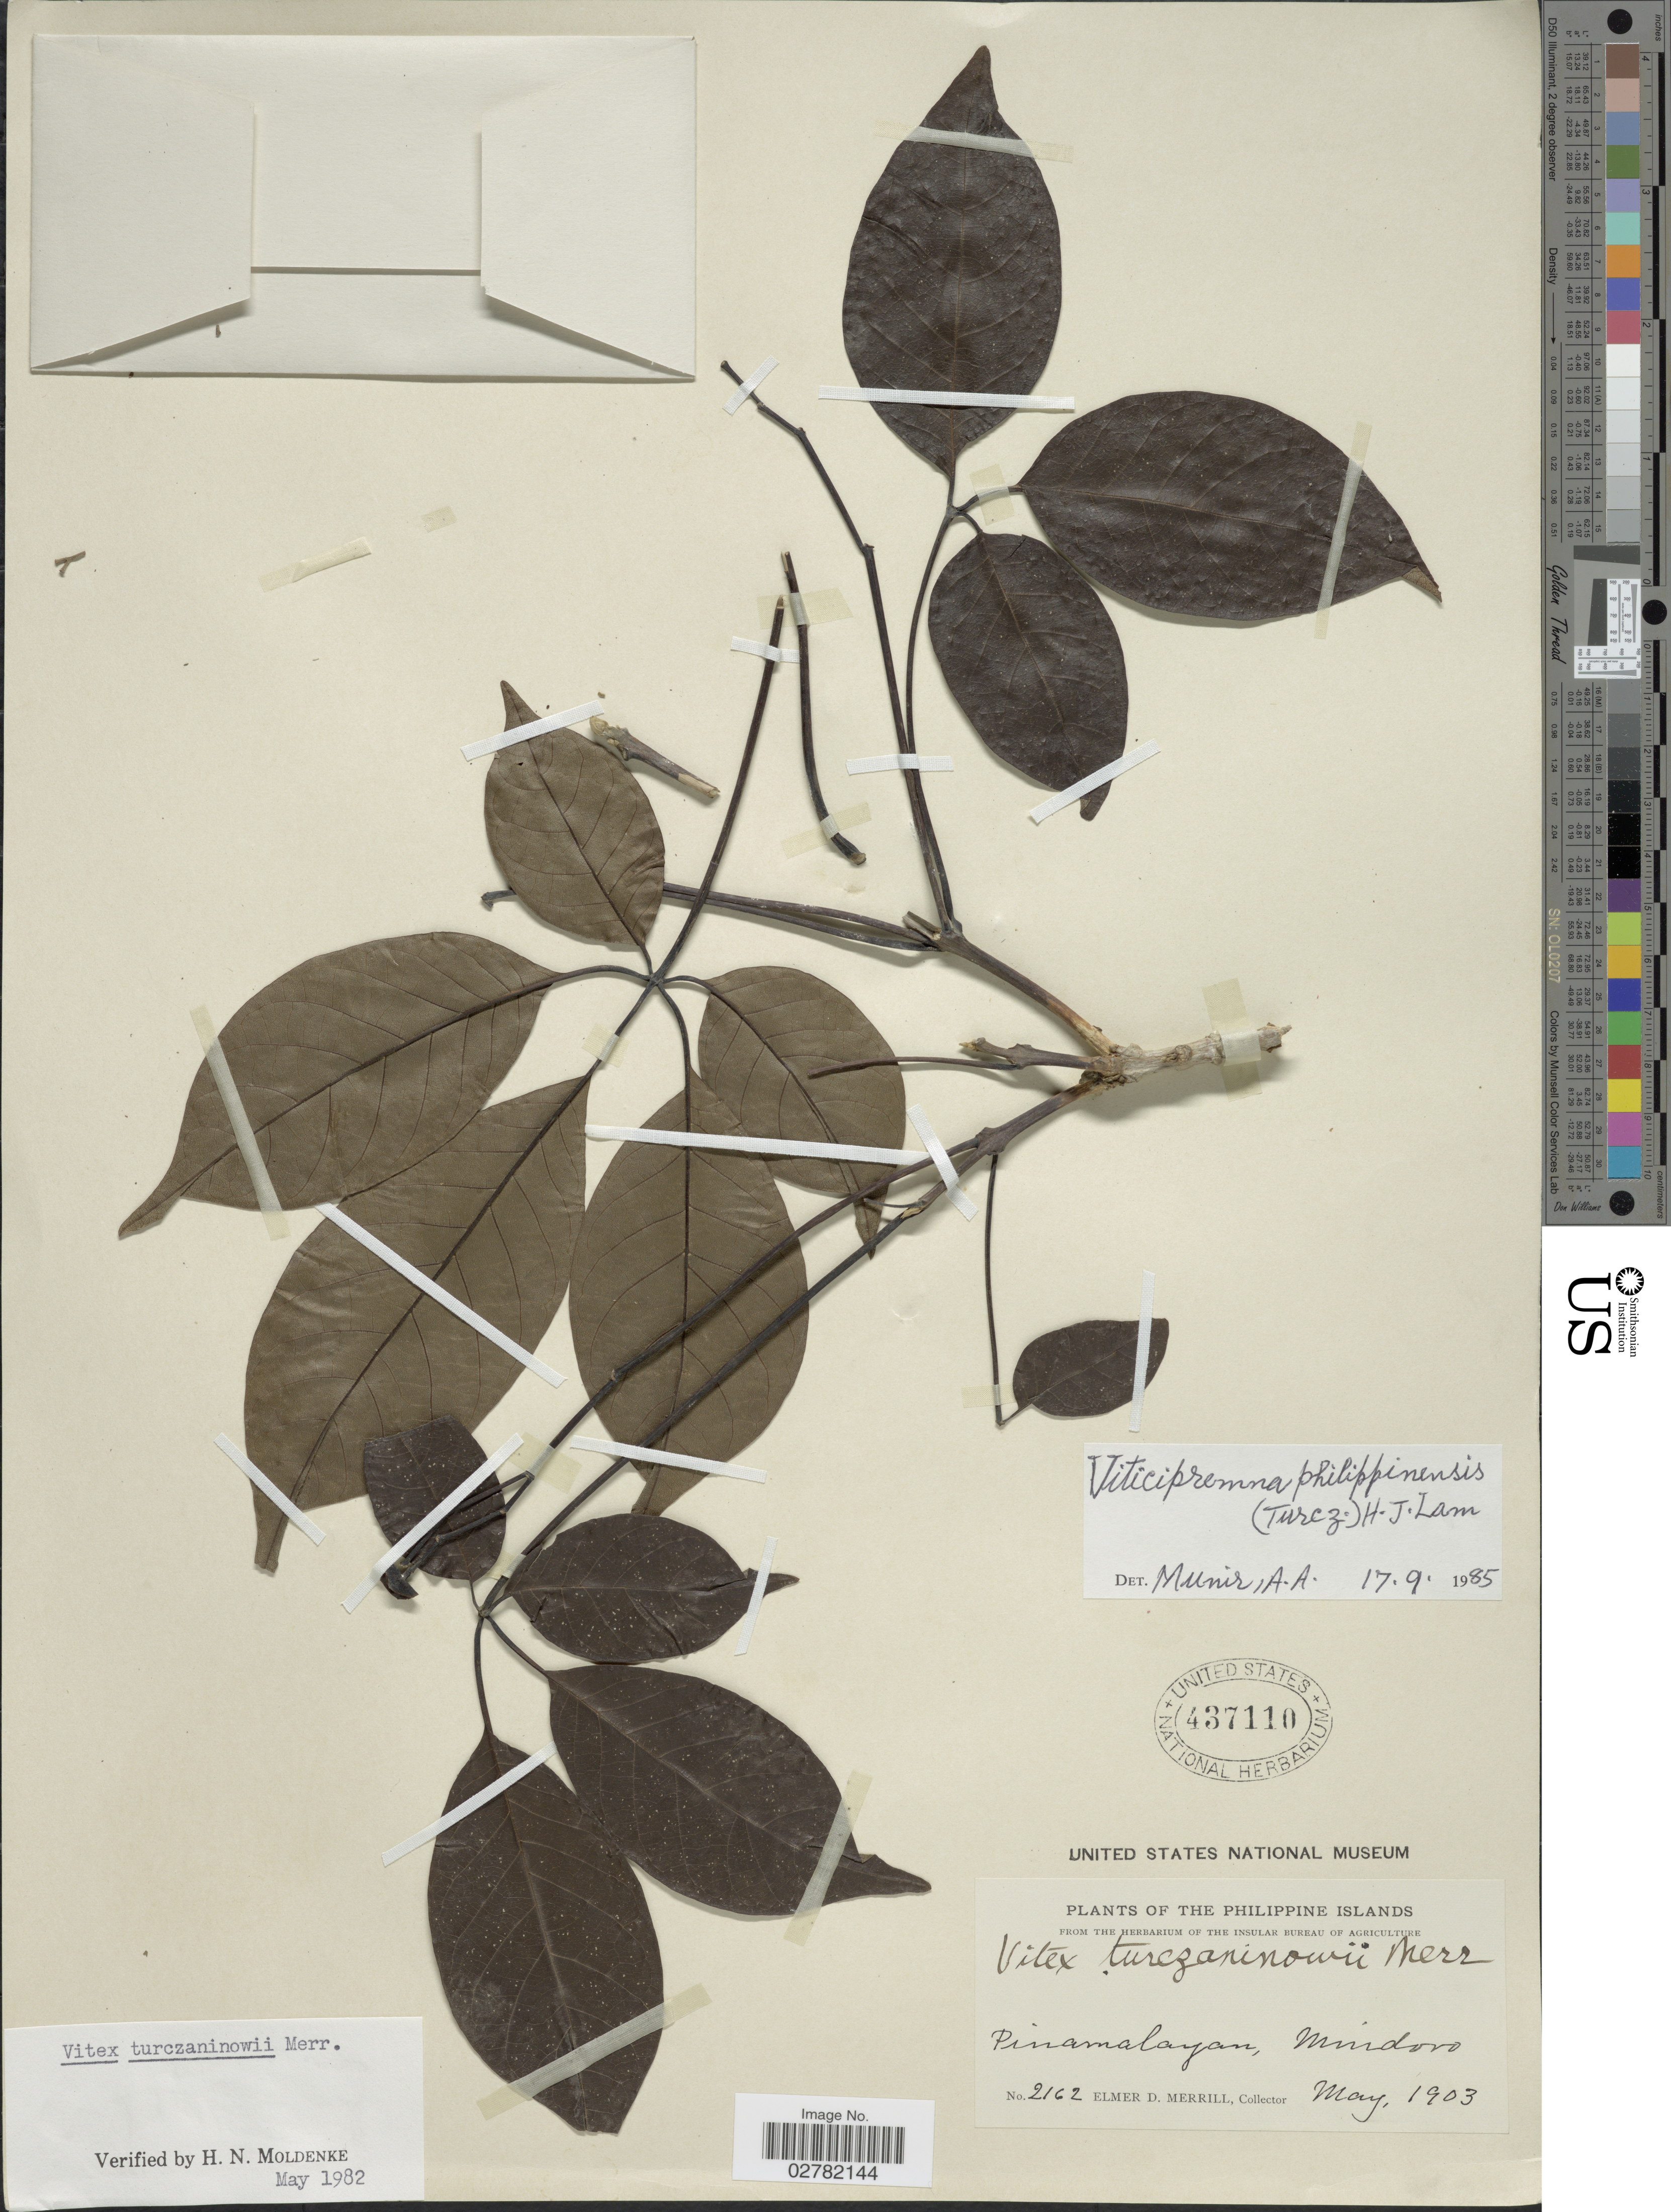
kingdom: Plantae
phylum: Tracheophyta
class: Magnoliopsida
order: Lamiales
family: Lamiaceae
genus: Viticipremna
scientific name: Viticipremna philippinensis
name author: (Turcz.) H.J. Lam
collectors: E. D. Merrill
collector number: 2162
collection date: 1903-05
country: Philippines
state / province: Mimaropa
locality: Philippine Islands. Pinamalayan, Miridoro.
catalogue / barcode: US 437110